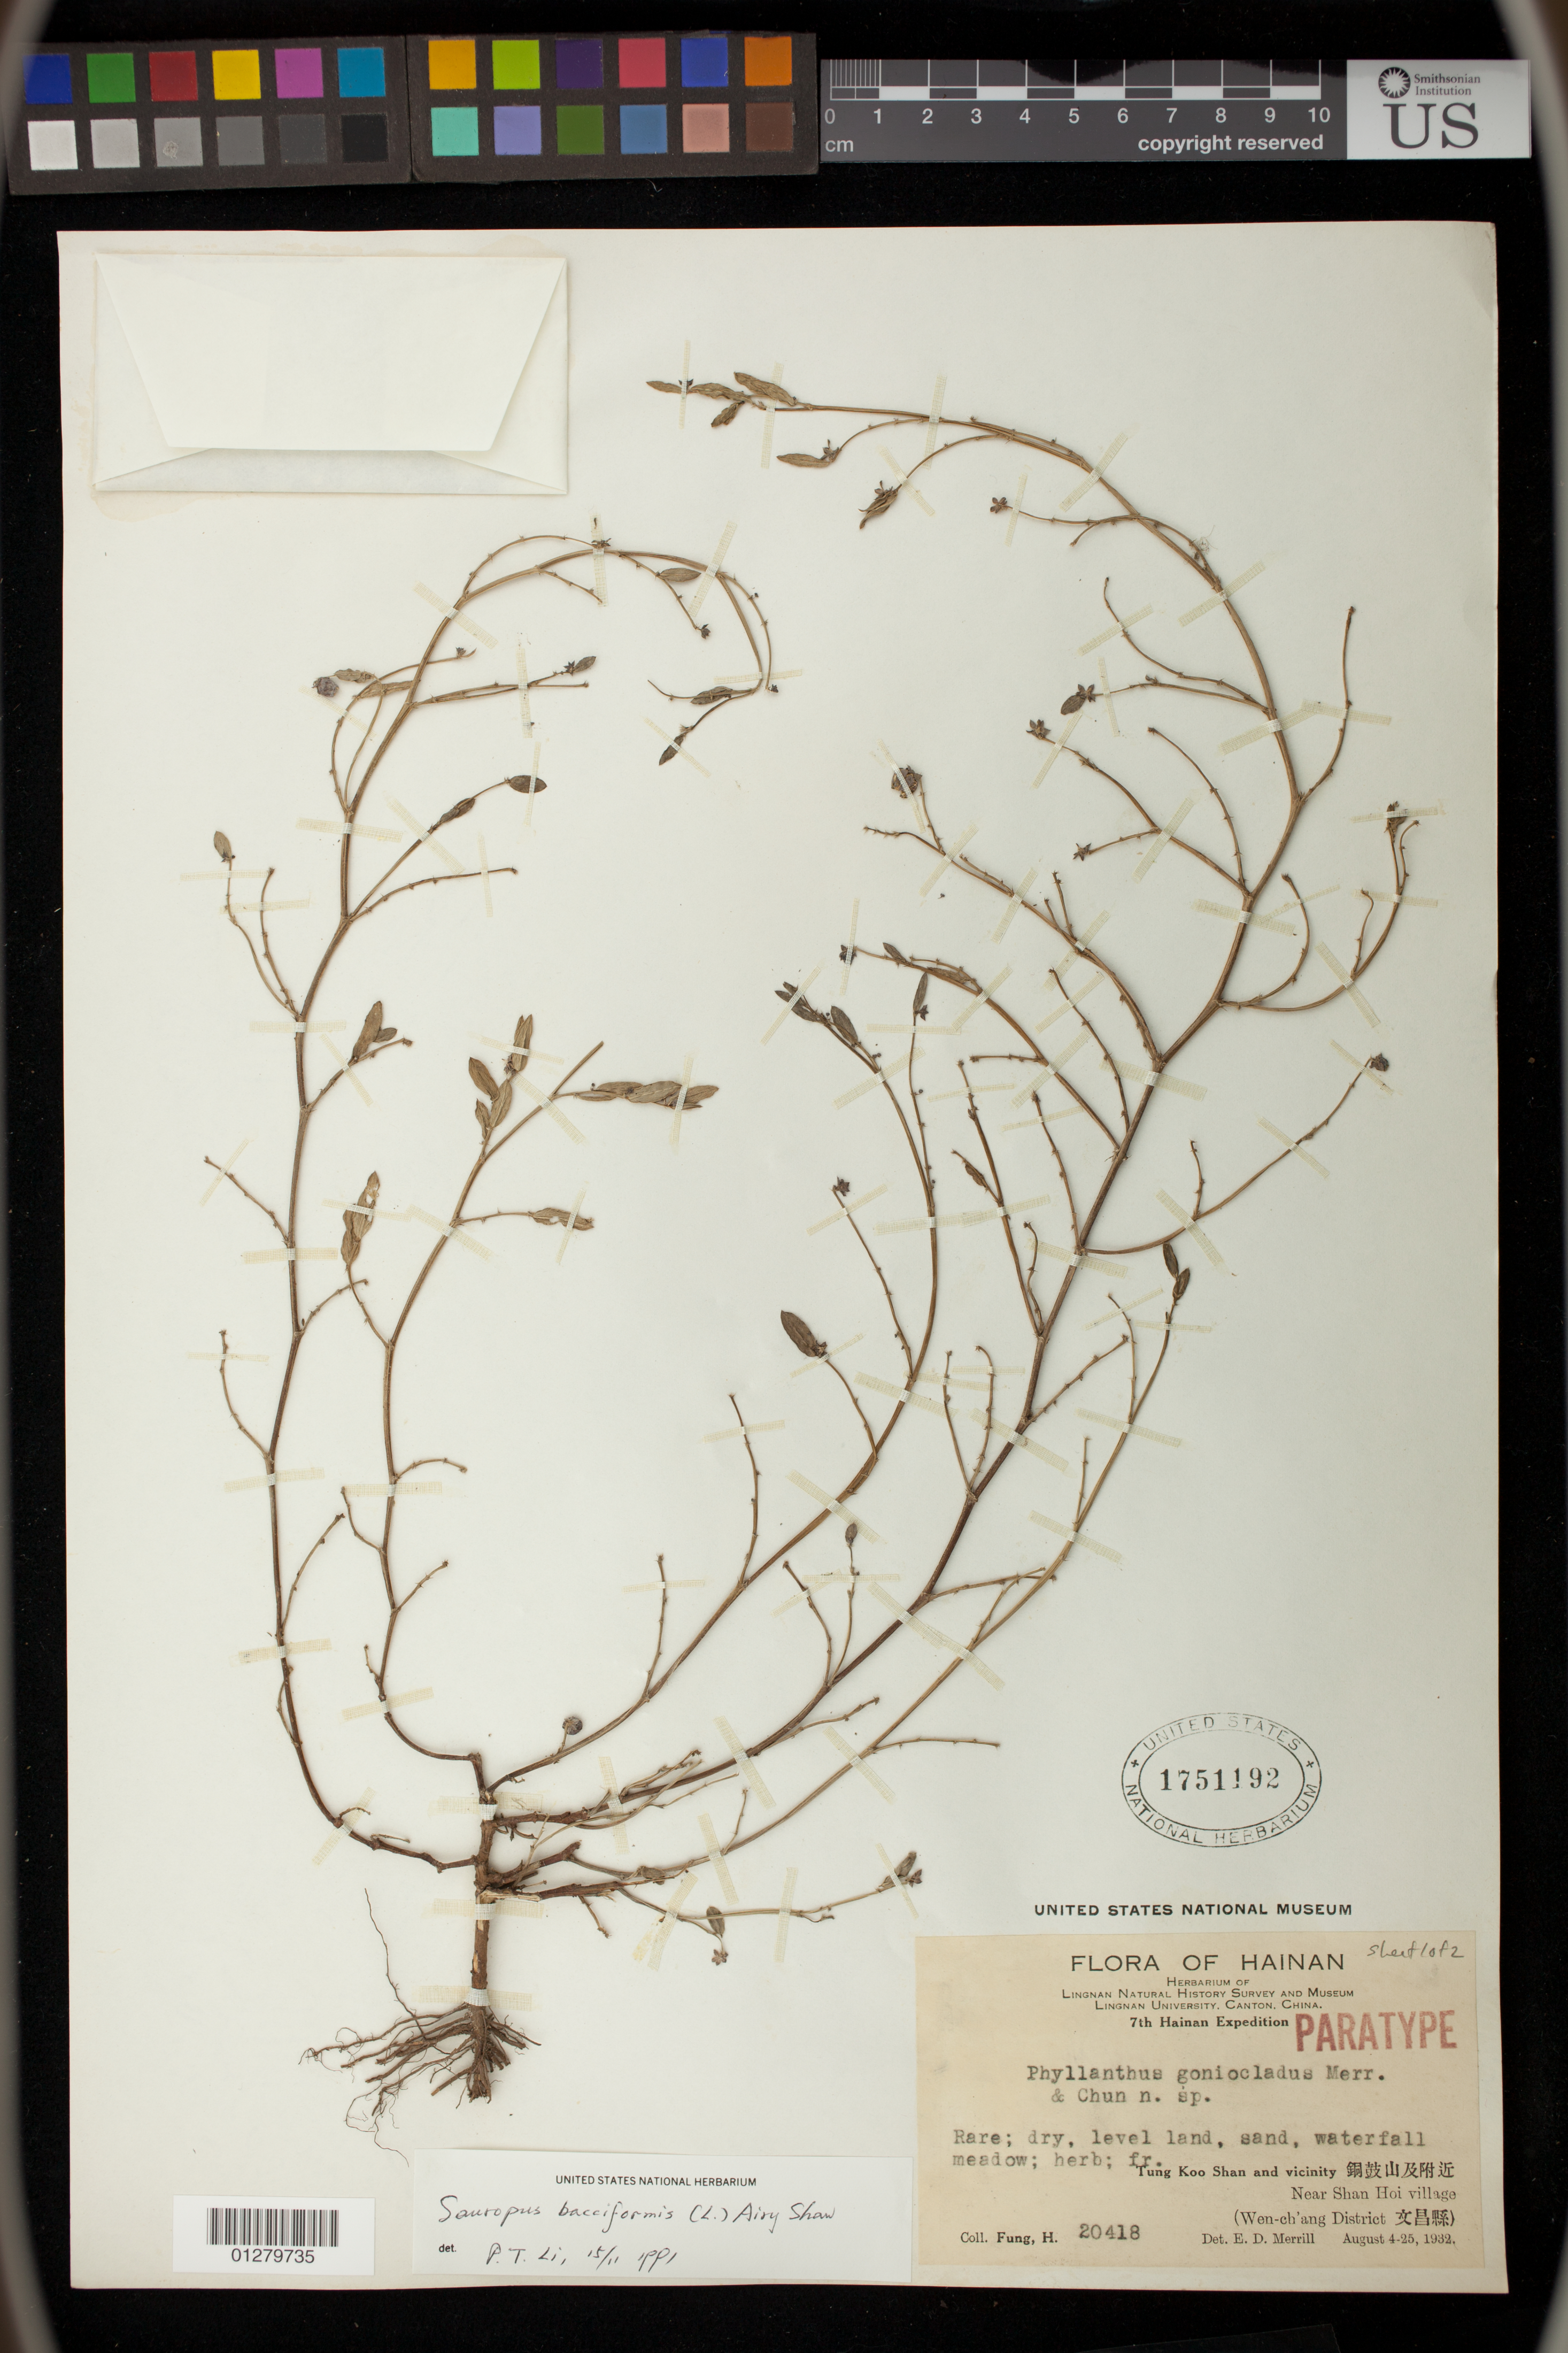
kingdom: Plantae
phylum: Tracheophyta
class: Magnoliopsida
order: Malpighiales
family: Phyllanthaceae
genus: Sauropus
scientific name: Sauropus bacciformis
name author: (L.) Airy Shaw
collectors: H. Fung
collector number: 20418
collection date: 1932-08-04/1932-08-25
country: China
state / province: Hainan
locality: Tung Koo Shan and vicinity Near Shan Hoi village (Wen-ch'ang District)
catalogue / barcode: US 1751192